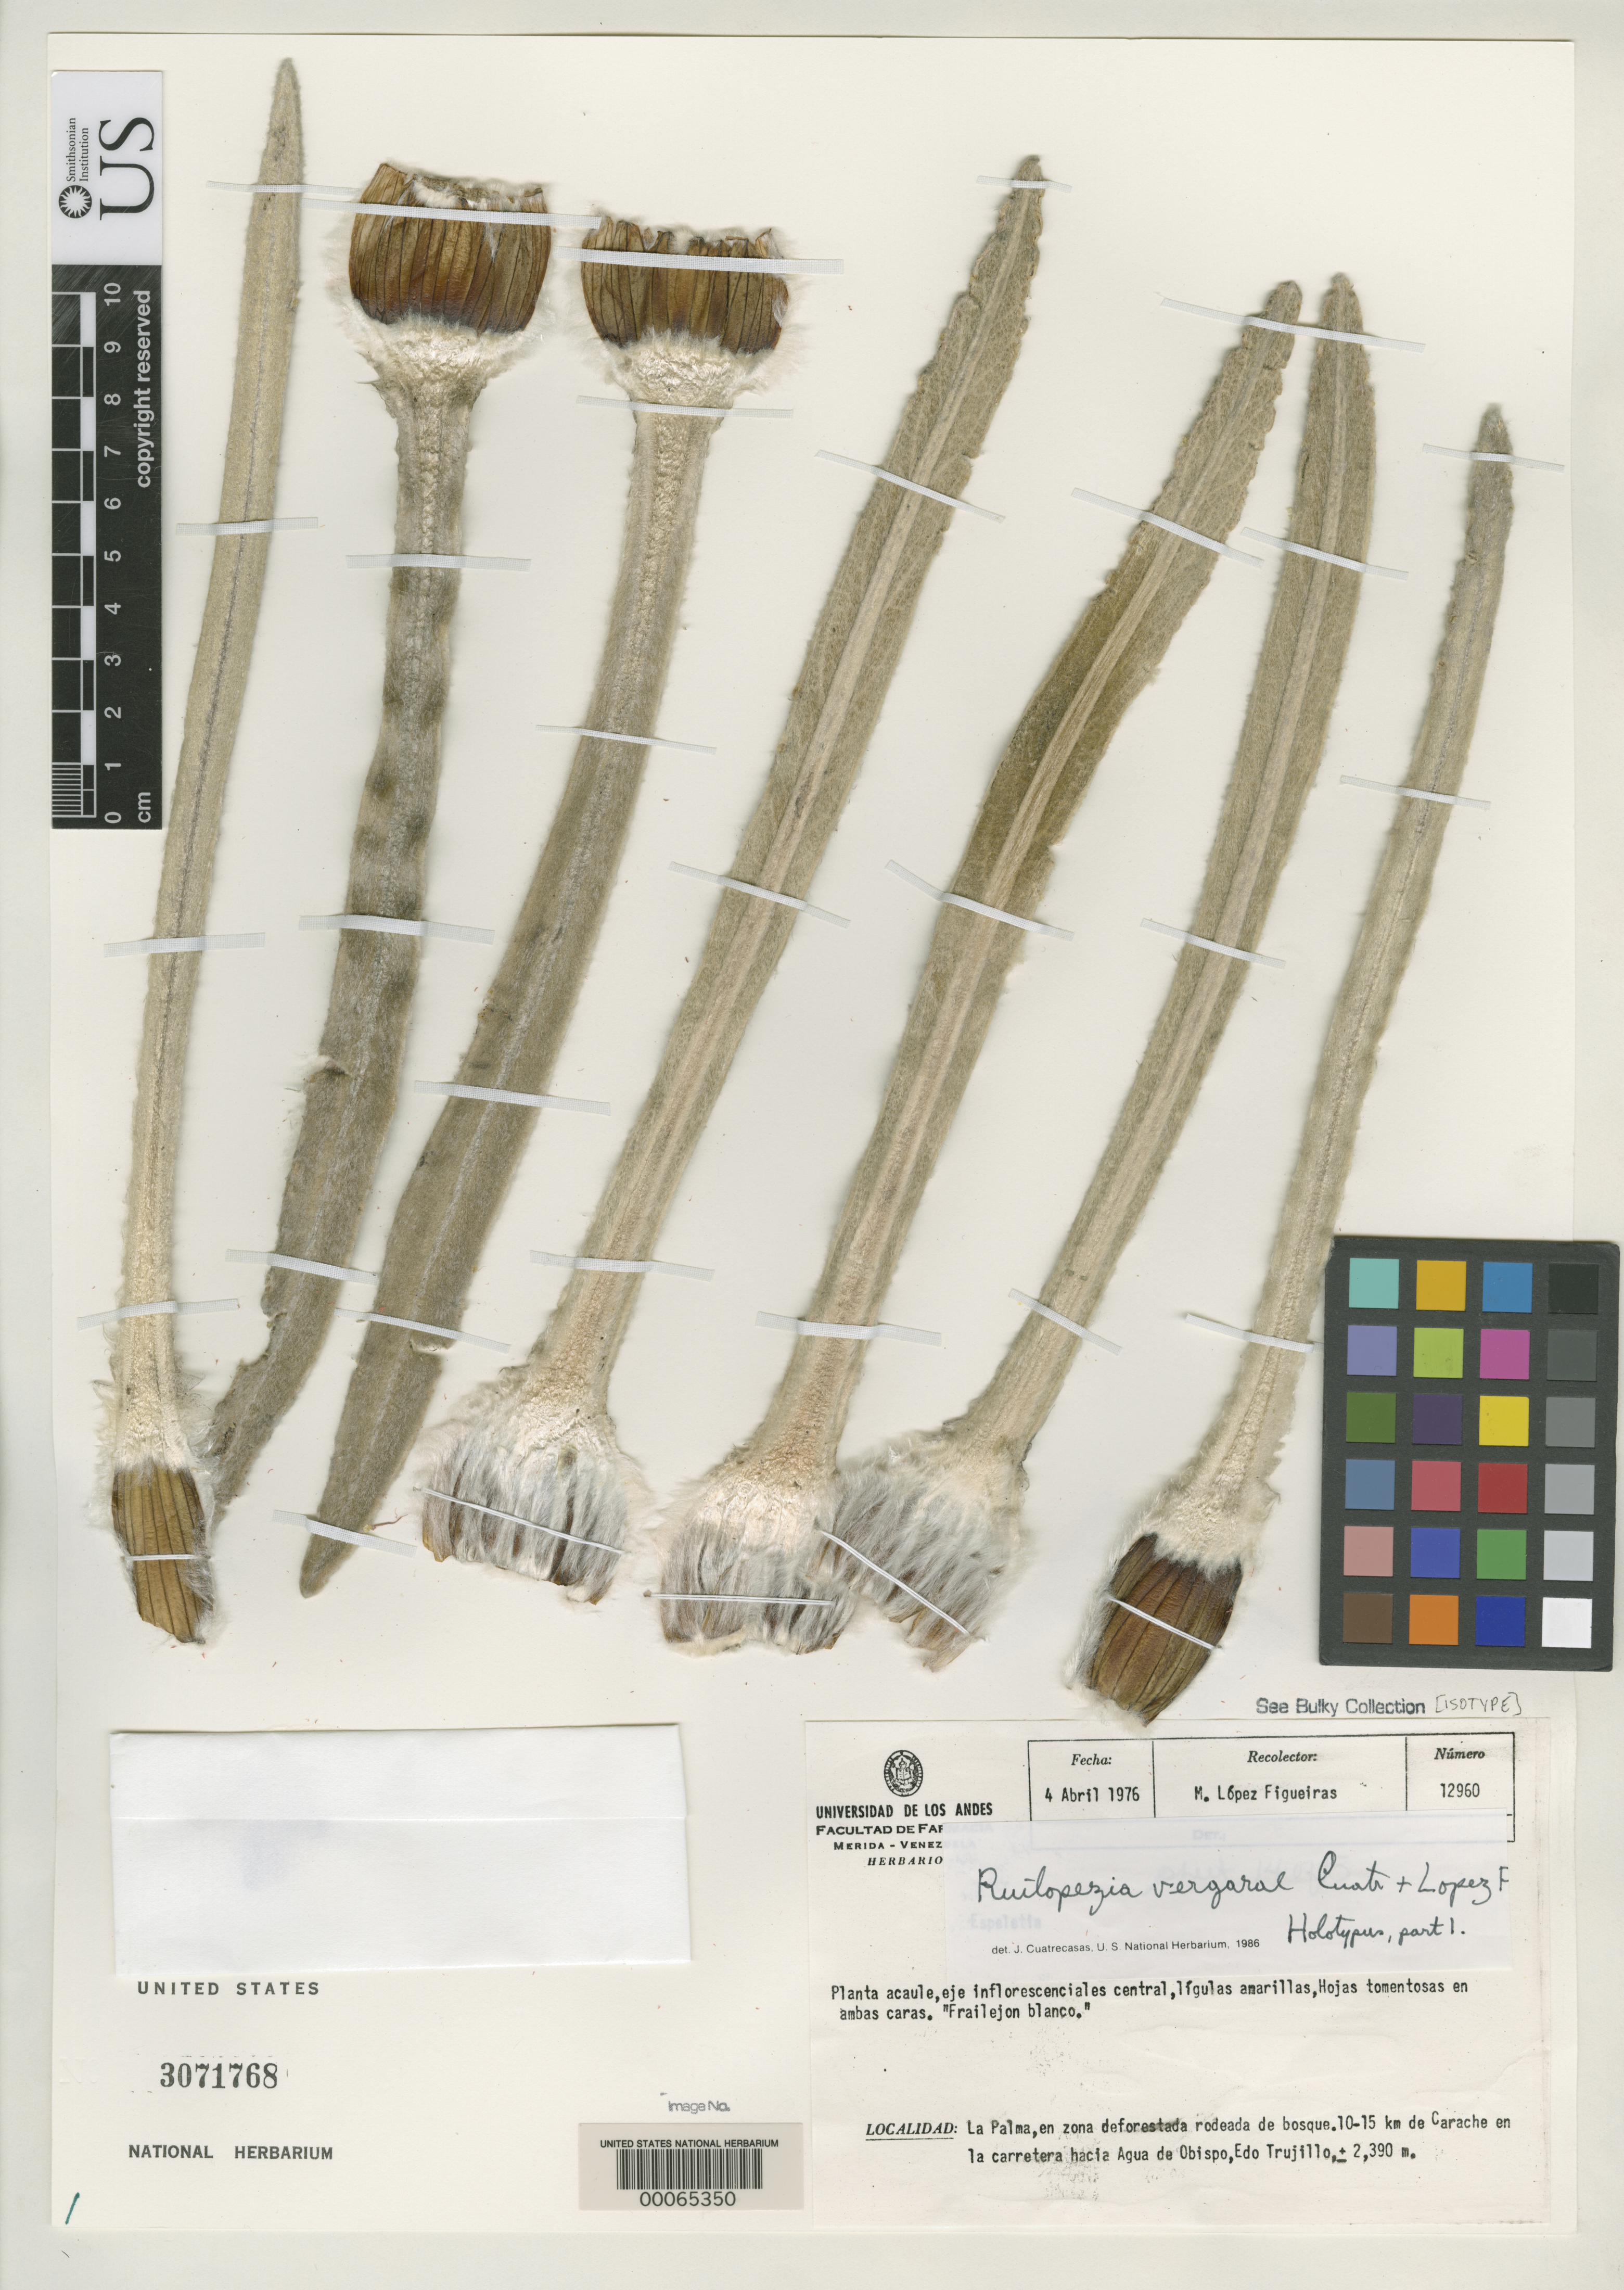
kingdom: Plantae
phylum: Tracheophyta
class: Magnoliopsida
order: Asterales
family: Asteraceae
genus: Ruilopezia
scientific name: Ruilopezia vergarae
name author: Cuatrec. & López Fig.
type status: Holotype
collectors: M. López Figueiras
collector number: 12960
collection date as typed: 04 Apr 1976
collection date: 1976-04-04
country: Venezuela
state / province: Trujillo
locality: La Palma, 10-15 km de Carache en La carretera Hacia Agua de Obispo.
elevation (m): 2930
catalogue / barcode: US 3071768